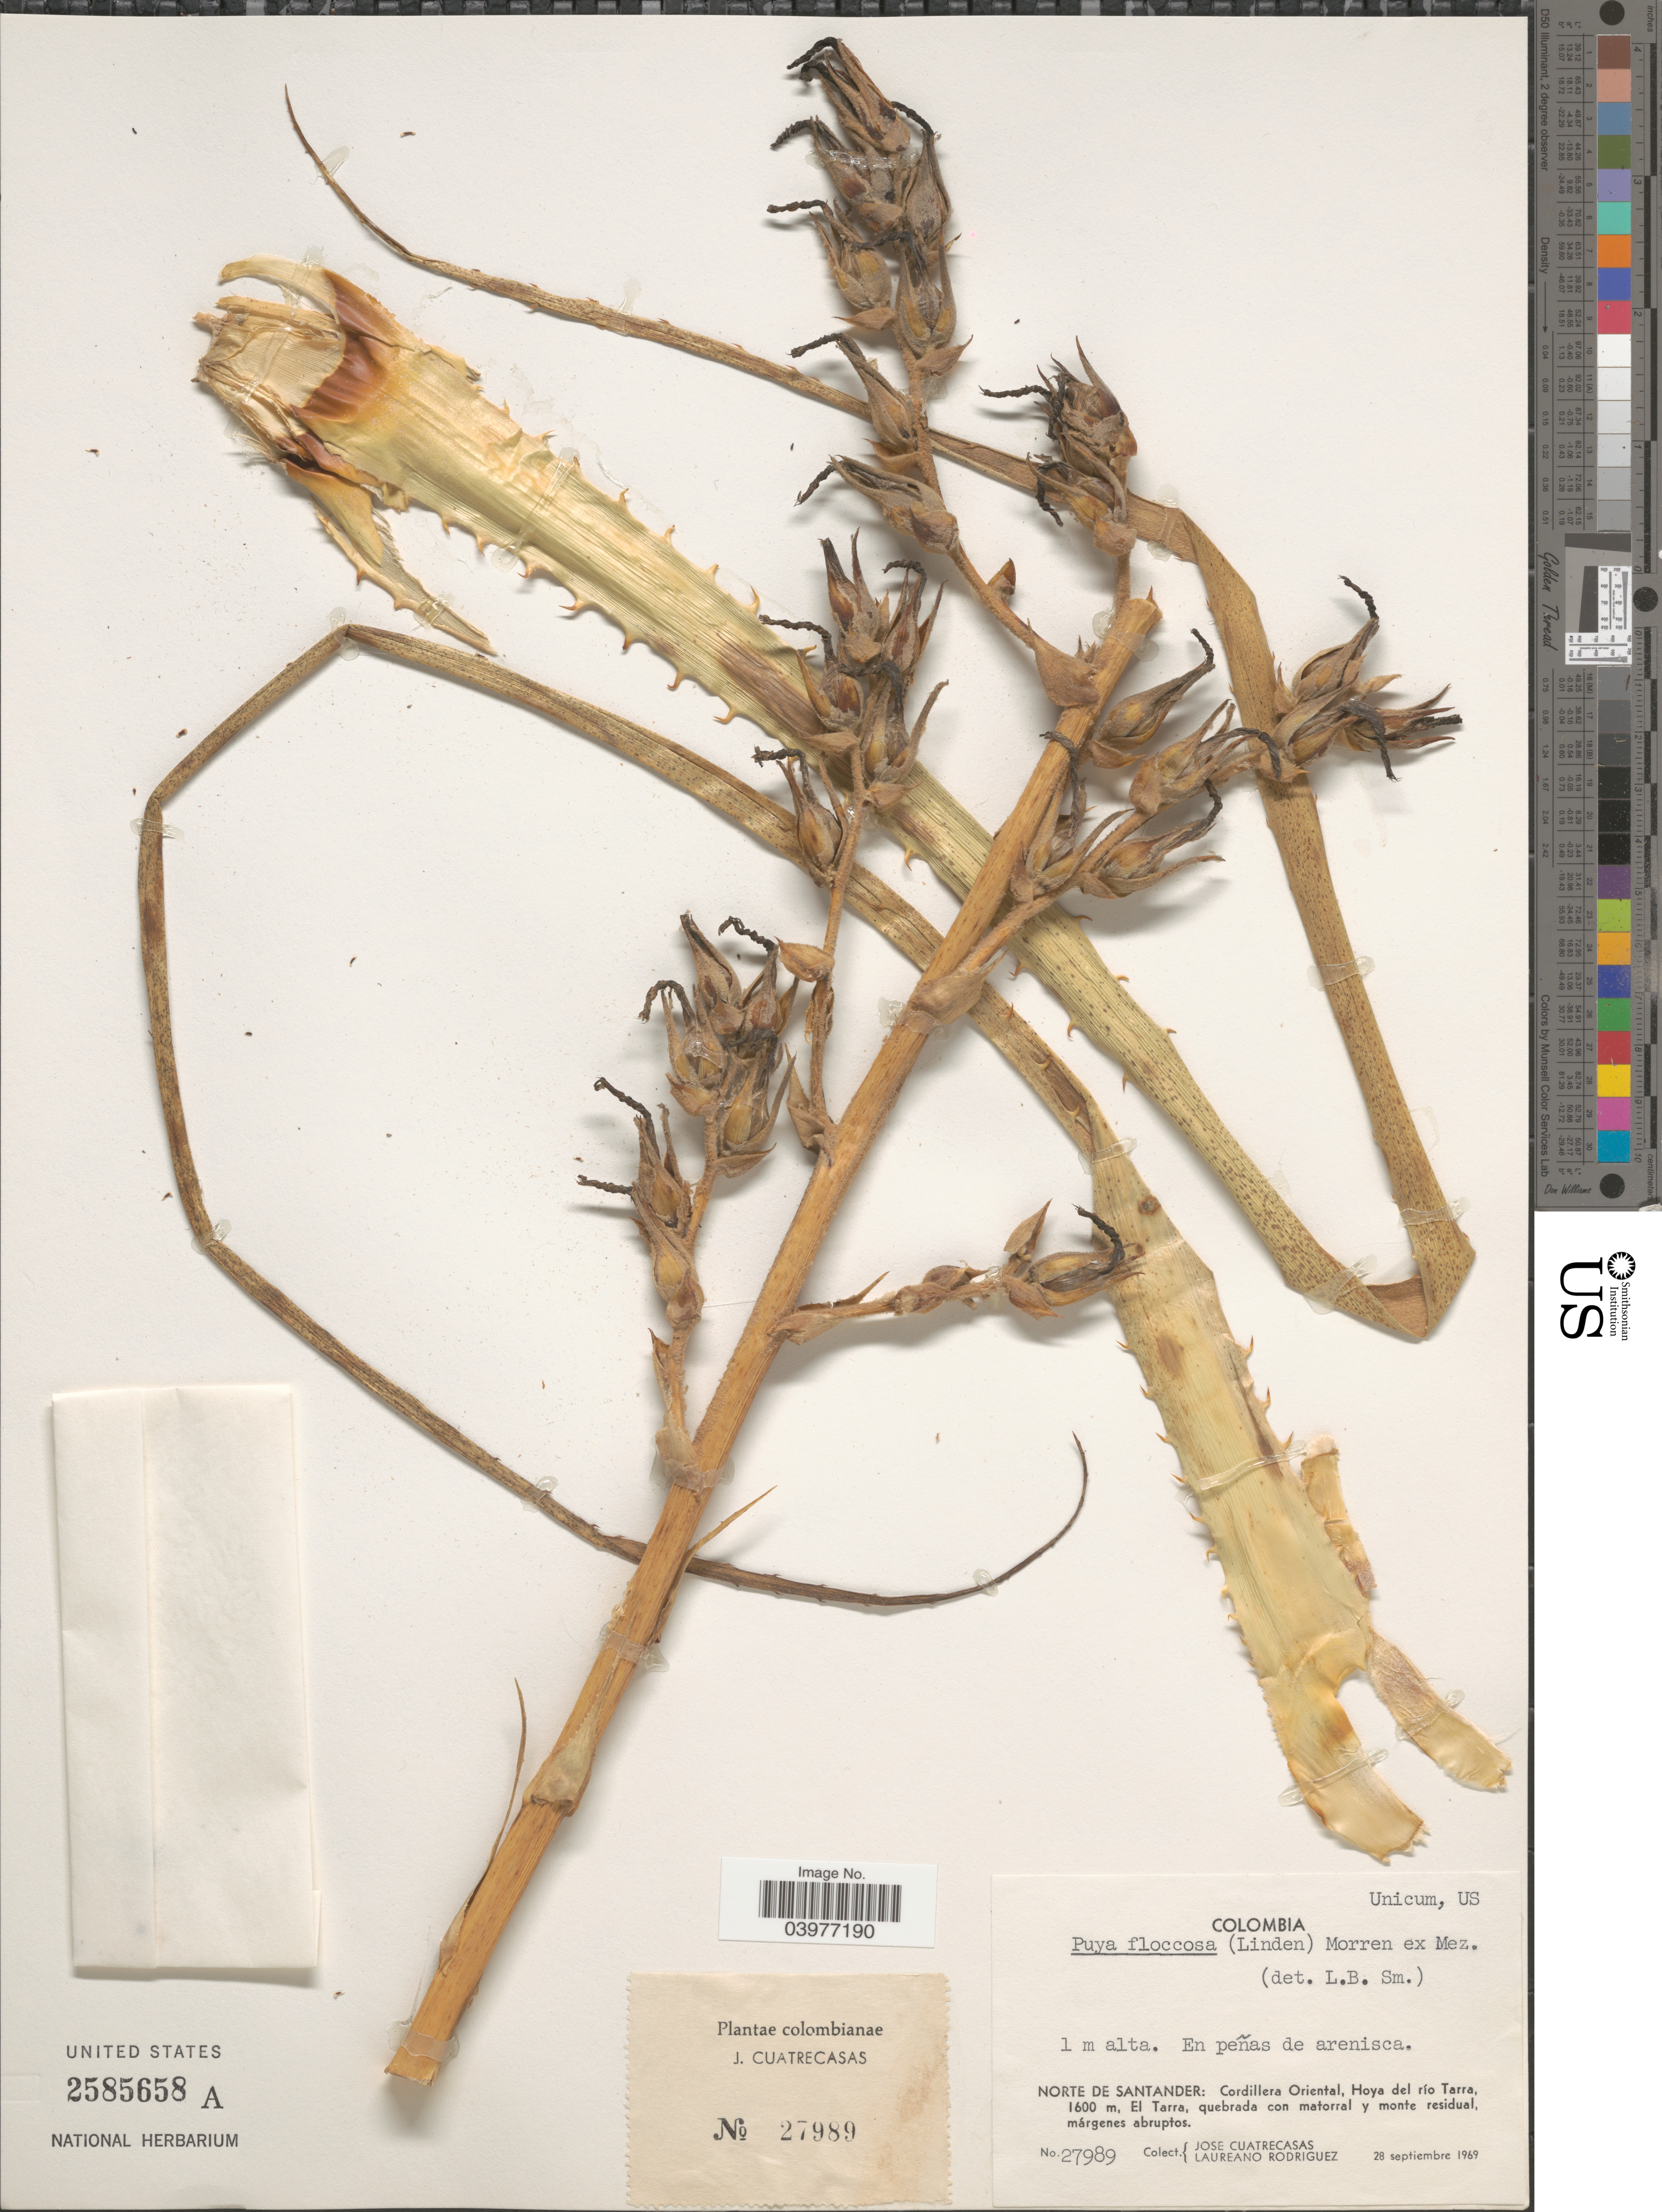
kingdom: Plantae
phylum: Tracheophyta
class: Liliopsida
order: Poales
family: Bromeliaceae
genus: Puya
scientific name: Puya floccosa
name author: (Linden) É. Morren ex Mez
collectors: J. Cuatrecasas & L. Rodriguez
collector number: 27989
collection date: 1969-09-28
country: Colombia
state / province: Norte de Santander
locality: Cordillera Oriental, Hoya del río Tarra, El Tarra, quebrada con matorral y monte residual.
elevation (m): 1600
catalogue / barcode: US 2585658A